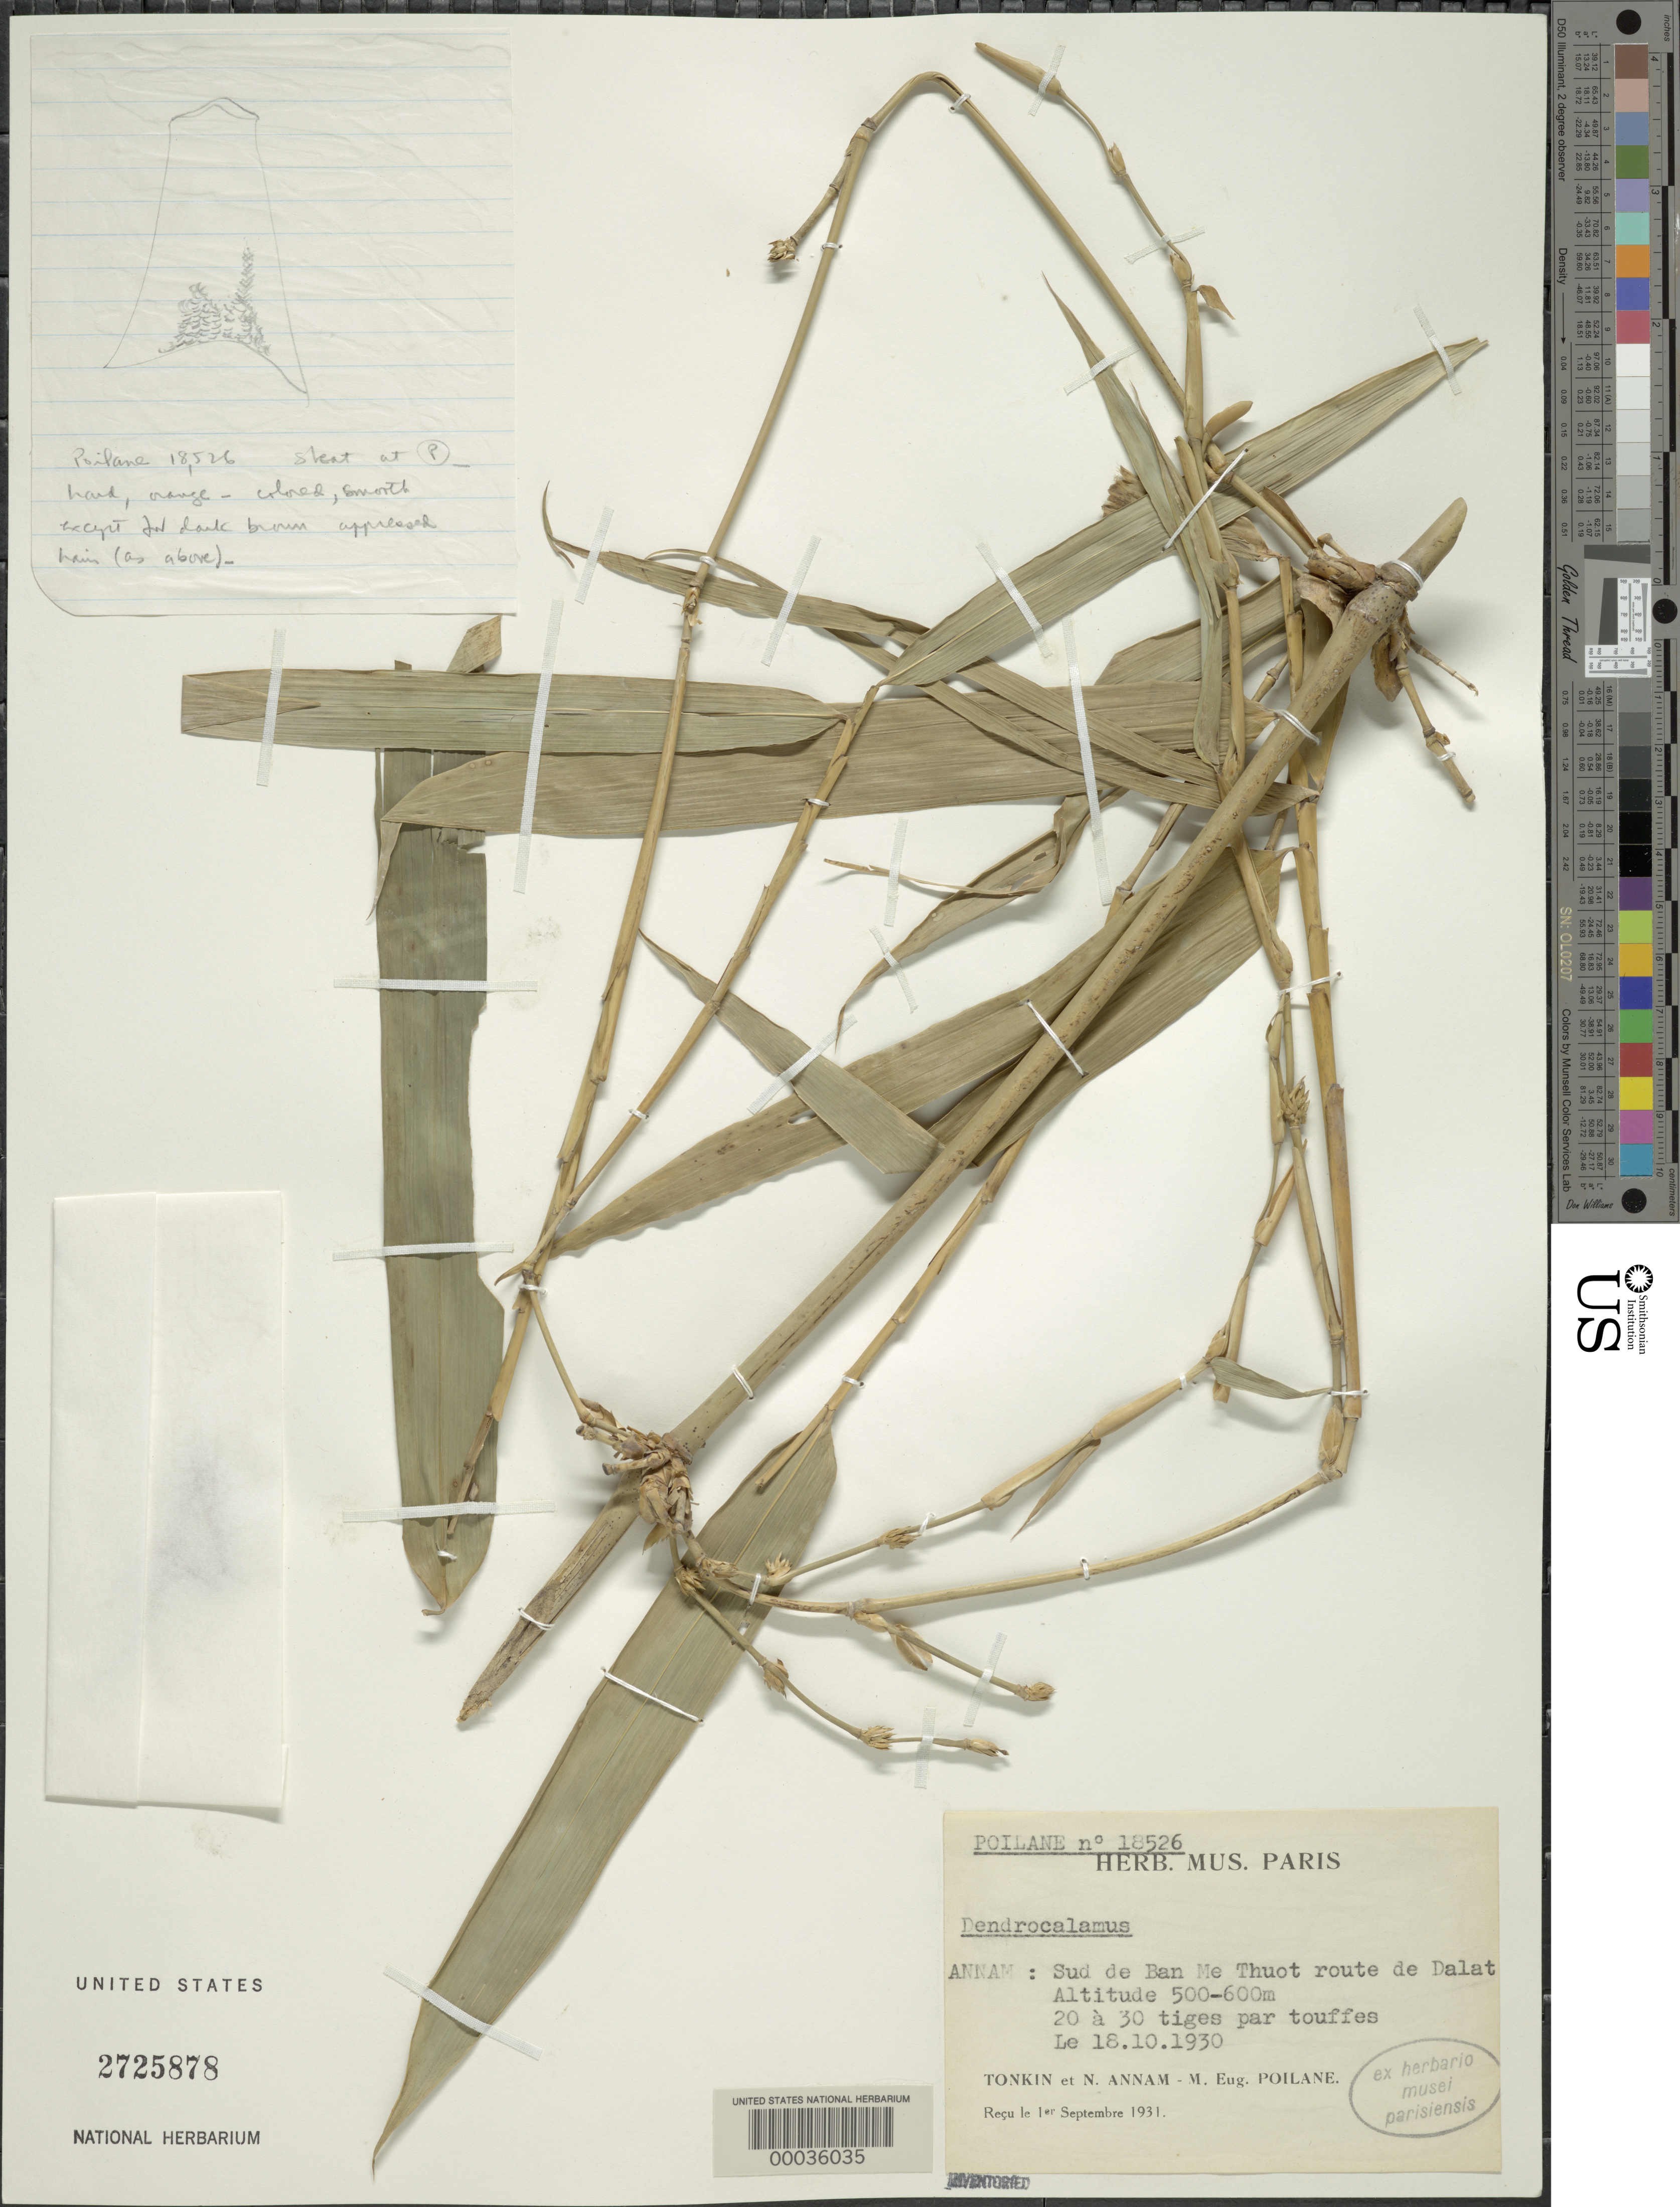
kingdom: Plantae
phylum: Tracheophyta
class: Liliopsida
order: Poales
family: Poaceae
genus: Dendrocalamus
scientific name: Dendrocalamus sp.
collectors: M. Poilane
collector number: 18526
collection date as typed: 18 Oct 1930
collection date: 1930-10-18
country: Vietnam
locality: Annam, dalat, sud de ban me thuot route de dalat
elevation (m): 500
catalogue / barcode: US 2725878